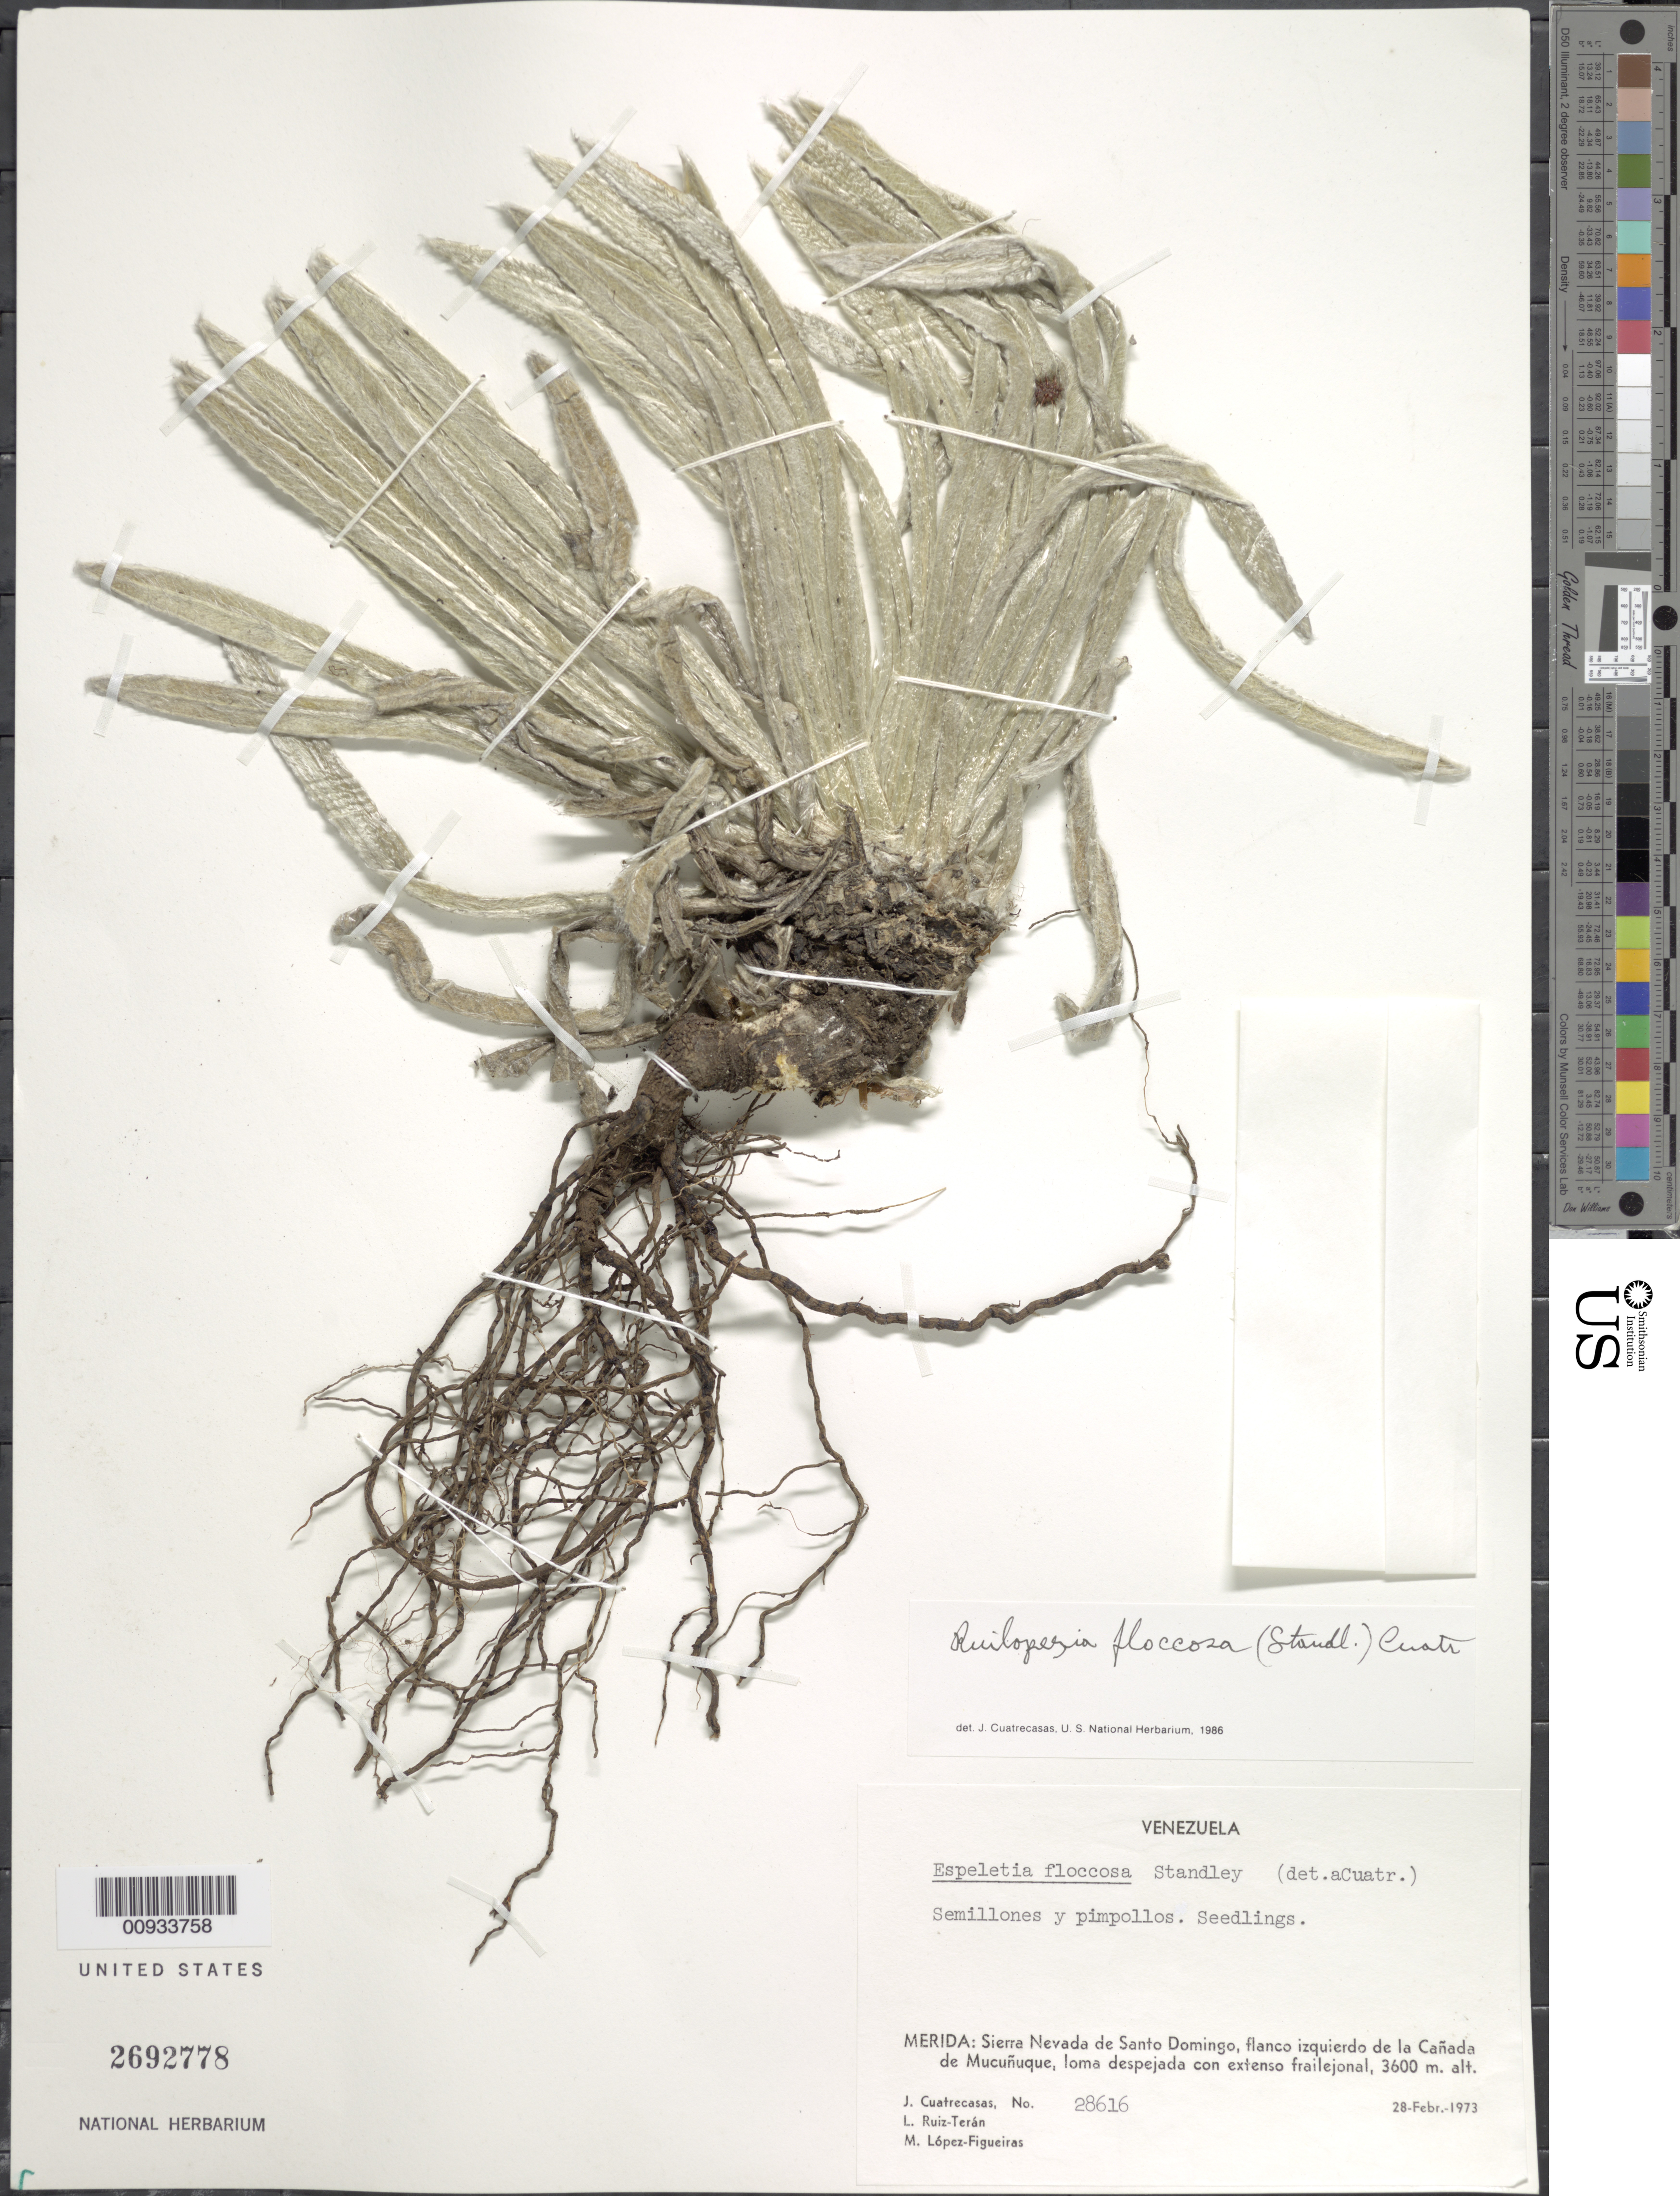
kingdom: Plantae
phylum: Tracheophyta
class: Magnoliopsida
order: Asterales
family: Asteraceae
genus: Ruilopezia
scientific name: Ruilopezia floccosa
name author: (Standl.) Cuatrec.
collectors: J. Cuatrecasas, L. E. Ruíz-Terán & M. López Figueiras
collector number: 28616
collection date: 1973-02-28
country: Venezuela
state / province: Mérida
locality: Sierra Nevada de Santo Domingo, flanco izquierda de la Canada de Mucunuque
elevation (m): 3600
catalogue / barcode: US 2692778